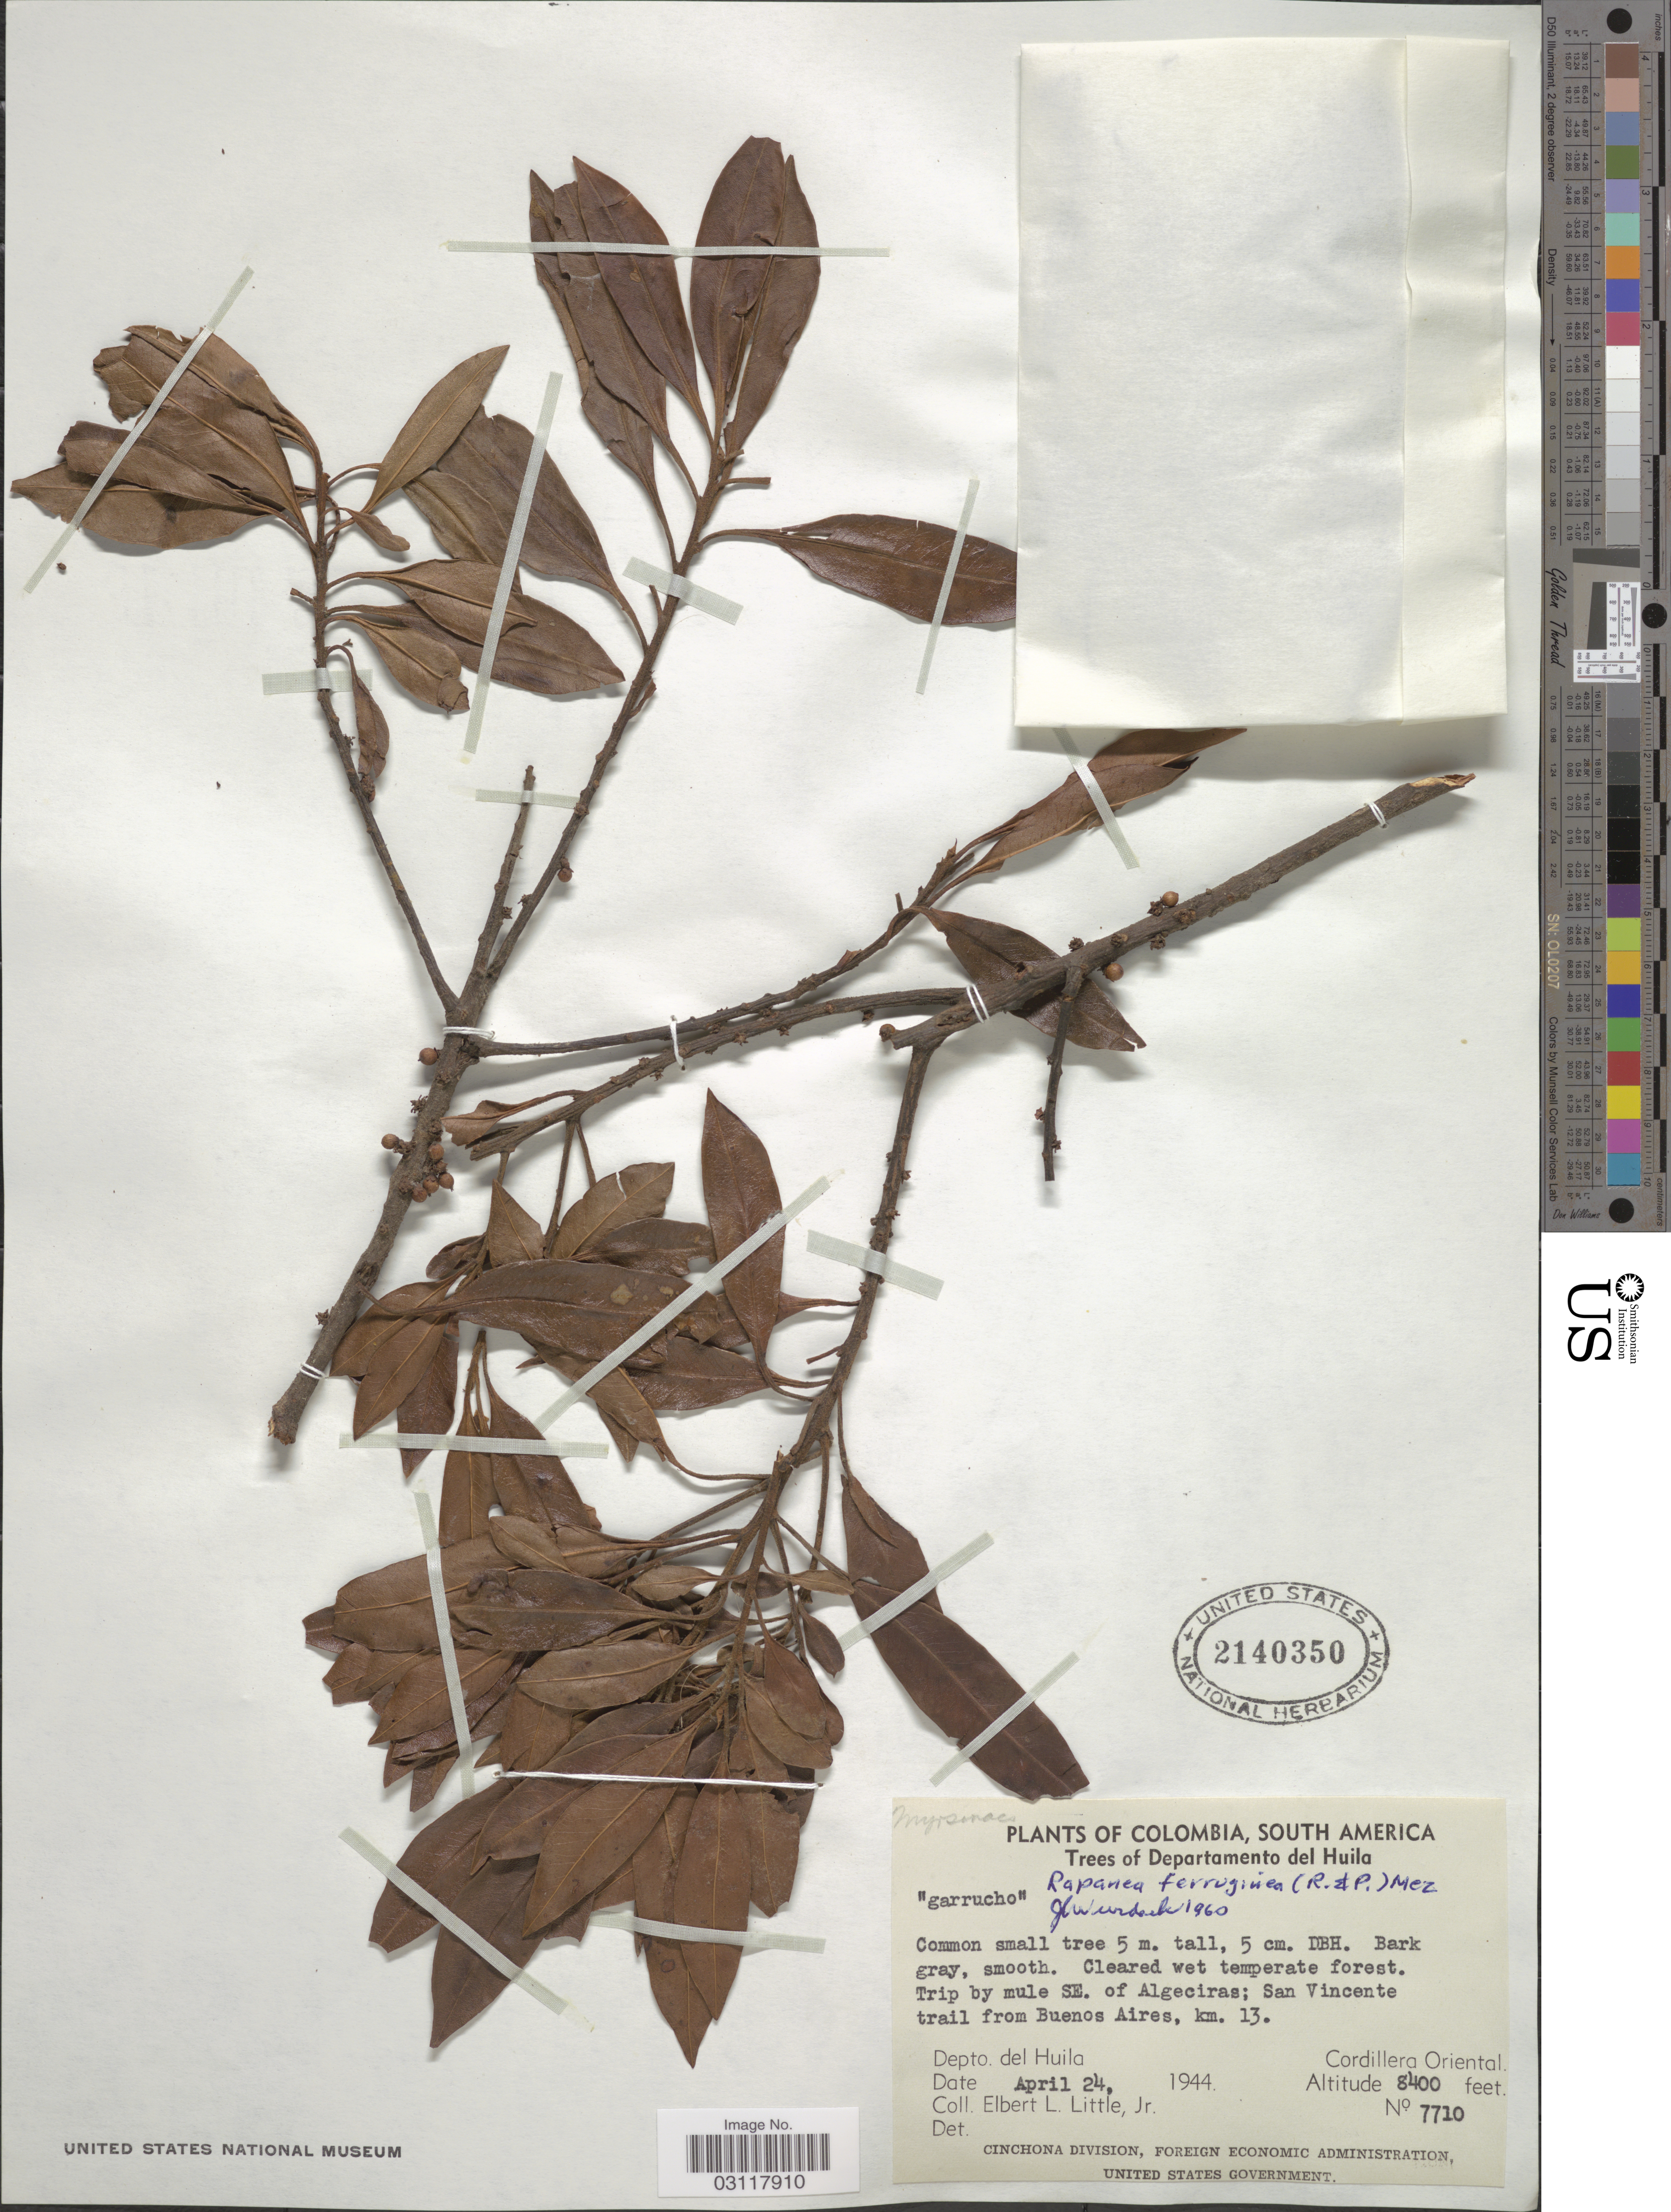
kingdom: Plantae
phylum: Tracheophyta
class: Magnoliopsida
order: Ericales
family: Primulaceae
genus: Rapanea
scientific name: Rapanea ferruginea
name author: (Ruiz & Pav.) Mez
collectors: E. L. Little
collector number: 7710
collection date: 1944-04-24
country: Colombia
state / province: Huila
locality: Departamento del Huila. Trip by mule SE. of Algeciras; San Vicente trail from Buenos Aires, km. 13. Depto. del huila. Cordillera Oriental.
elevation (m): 2560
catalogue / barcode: US 2140350